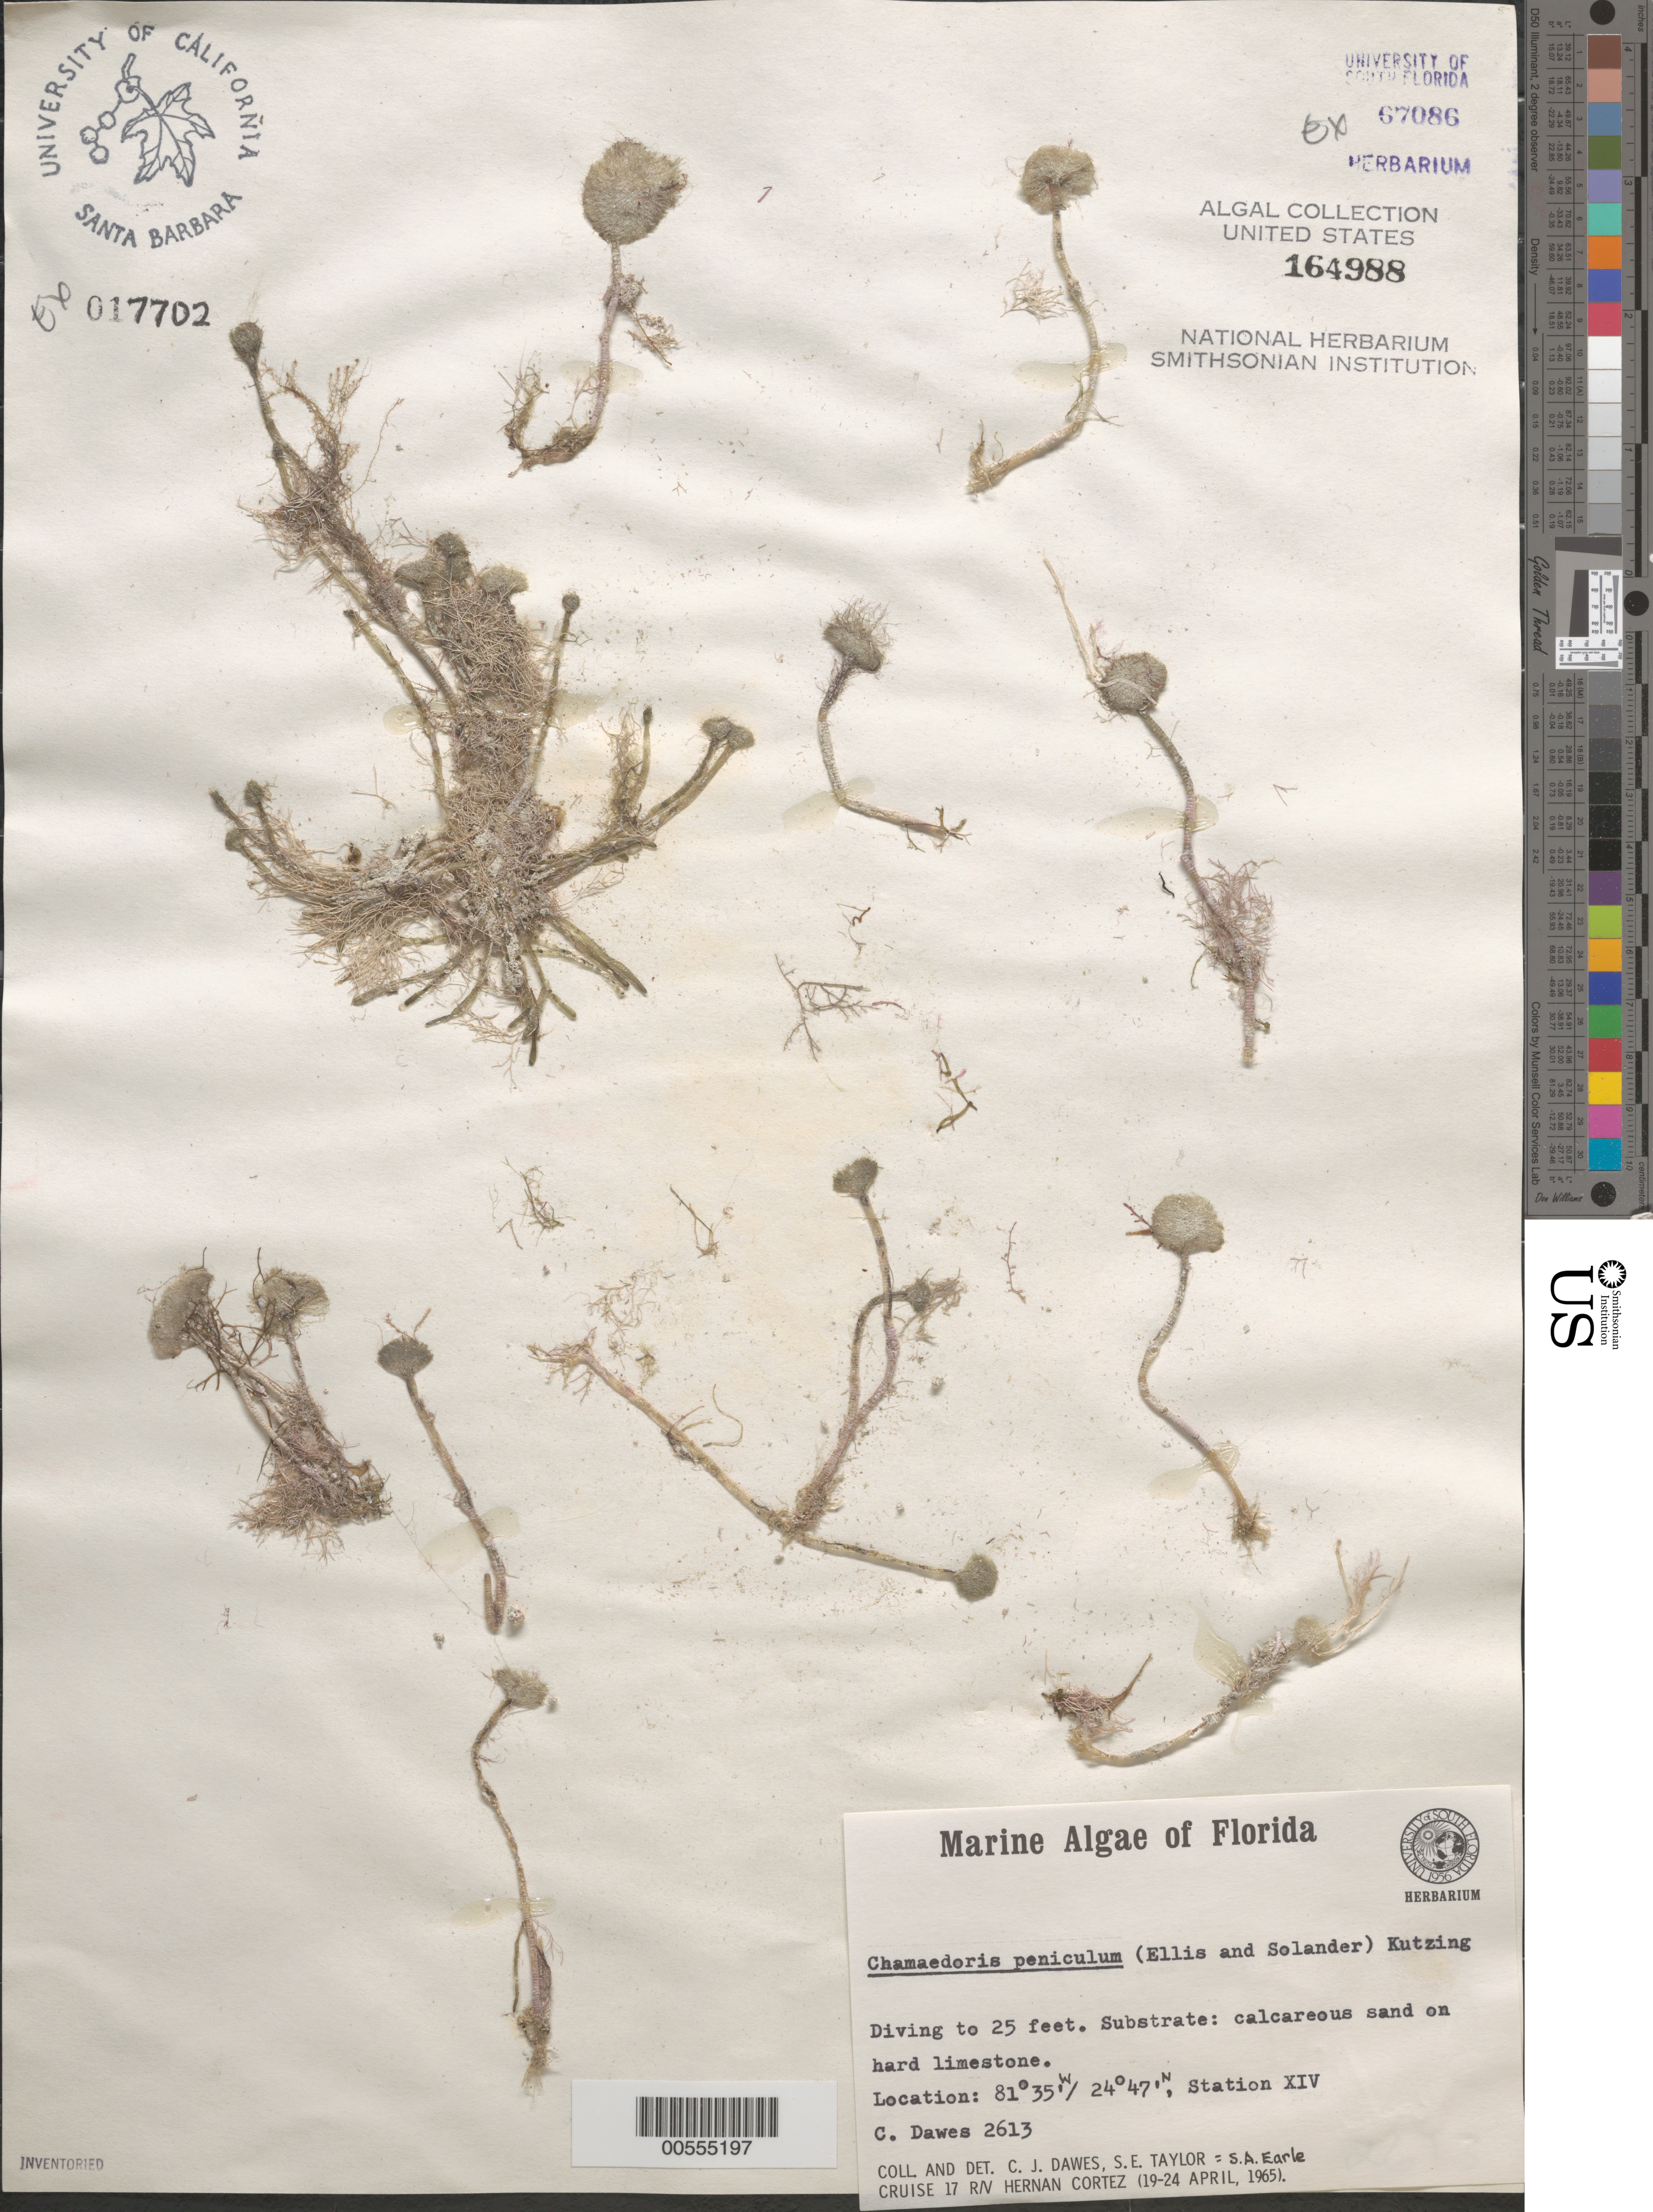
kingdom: Plantae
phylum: Chlorophyta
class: Ulvophyceae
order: Siphonocladales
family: Siphonocladaceae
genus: Chamaedoris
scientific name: Chamaedoris peniculum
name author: (J. Ellis & Sol.) Kuntze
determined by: Dawes, C. J.; Earle, S. A.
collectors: C. Dawes & S. A. Earle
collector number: Cjd 2613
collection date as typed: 19 Apr 1965 to 24 Apr 1965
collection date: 1965-04-19/1965-04-24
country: United States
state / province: Florida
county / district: Monroe County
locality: North of Florida Keys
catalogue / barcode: US 164988